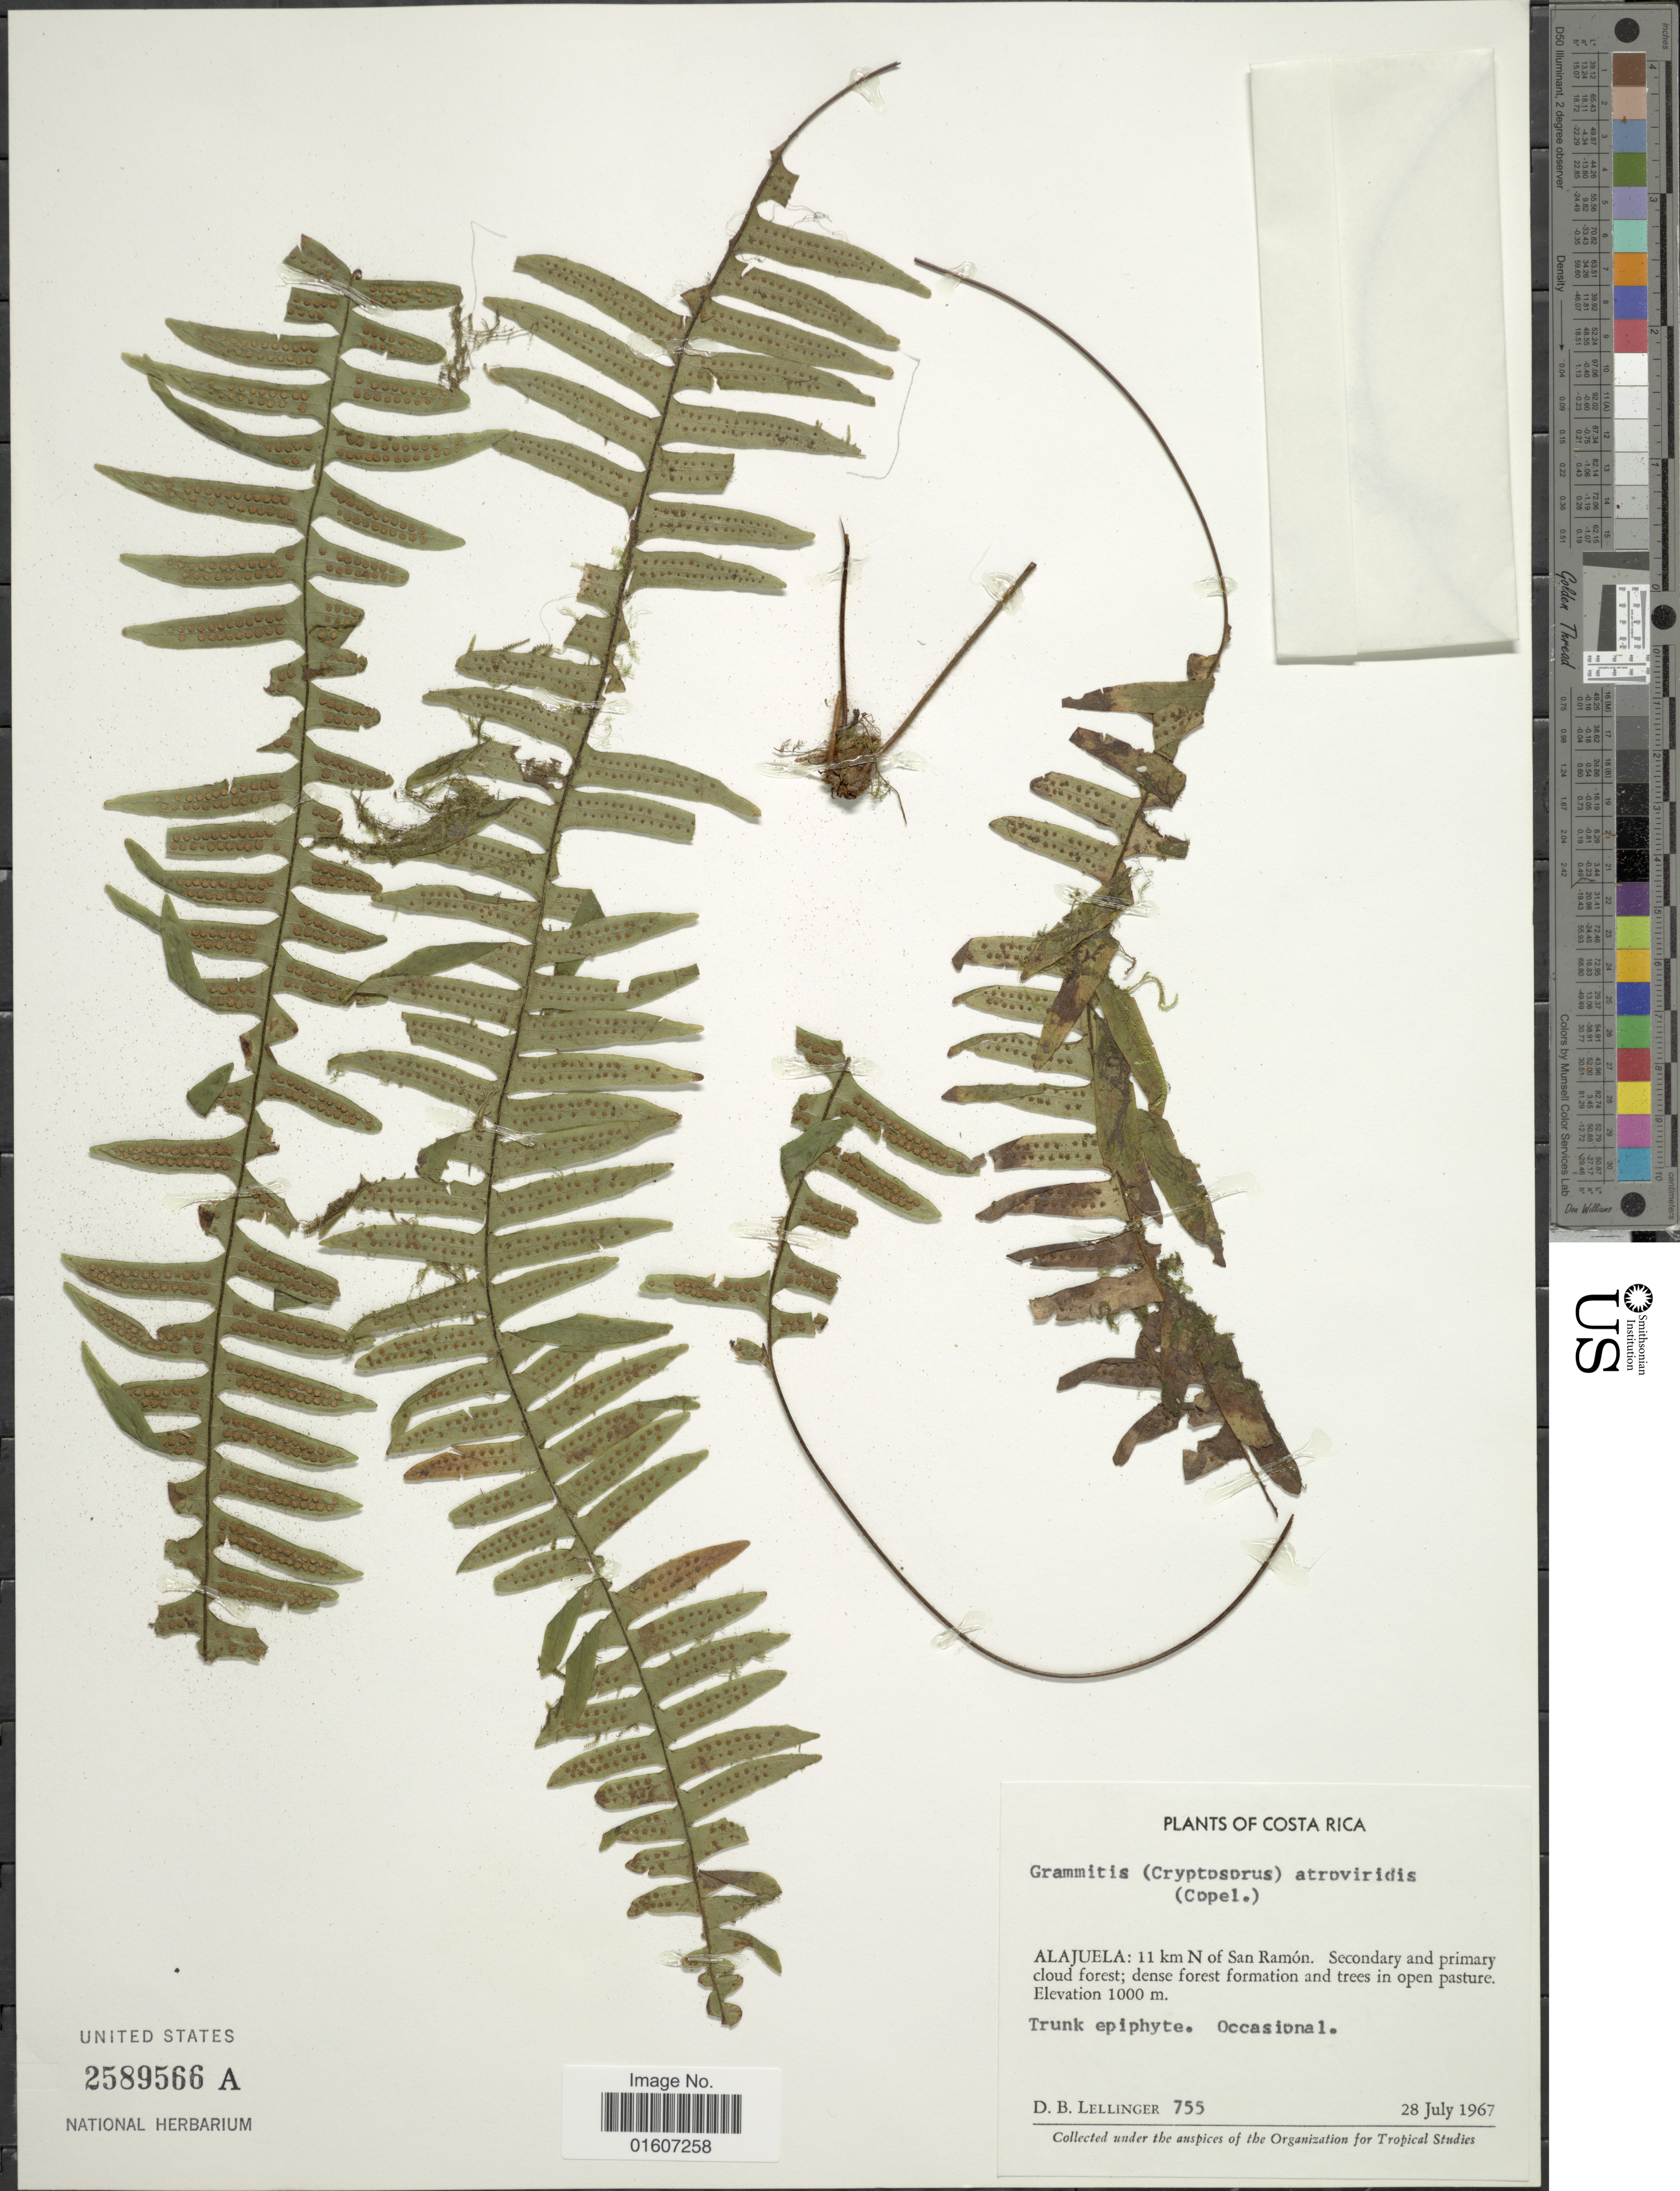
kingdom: Plantae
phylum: Tracheophyta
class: Polypodiopsida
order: Polypodiales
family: Polypodiaceae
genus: Terpsichore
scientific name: Terpsichore atroviridis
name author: (Copel.) A.R. Sm.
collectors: D. B. Lellinger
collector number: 755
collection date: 1967-07-28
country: Costa Rica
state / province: Alajuela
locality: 11 km N of San Ramón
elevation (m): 1000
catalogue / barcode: US 2589566A